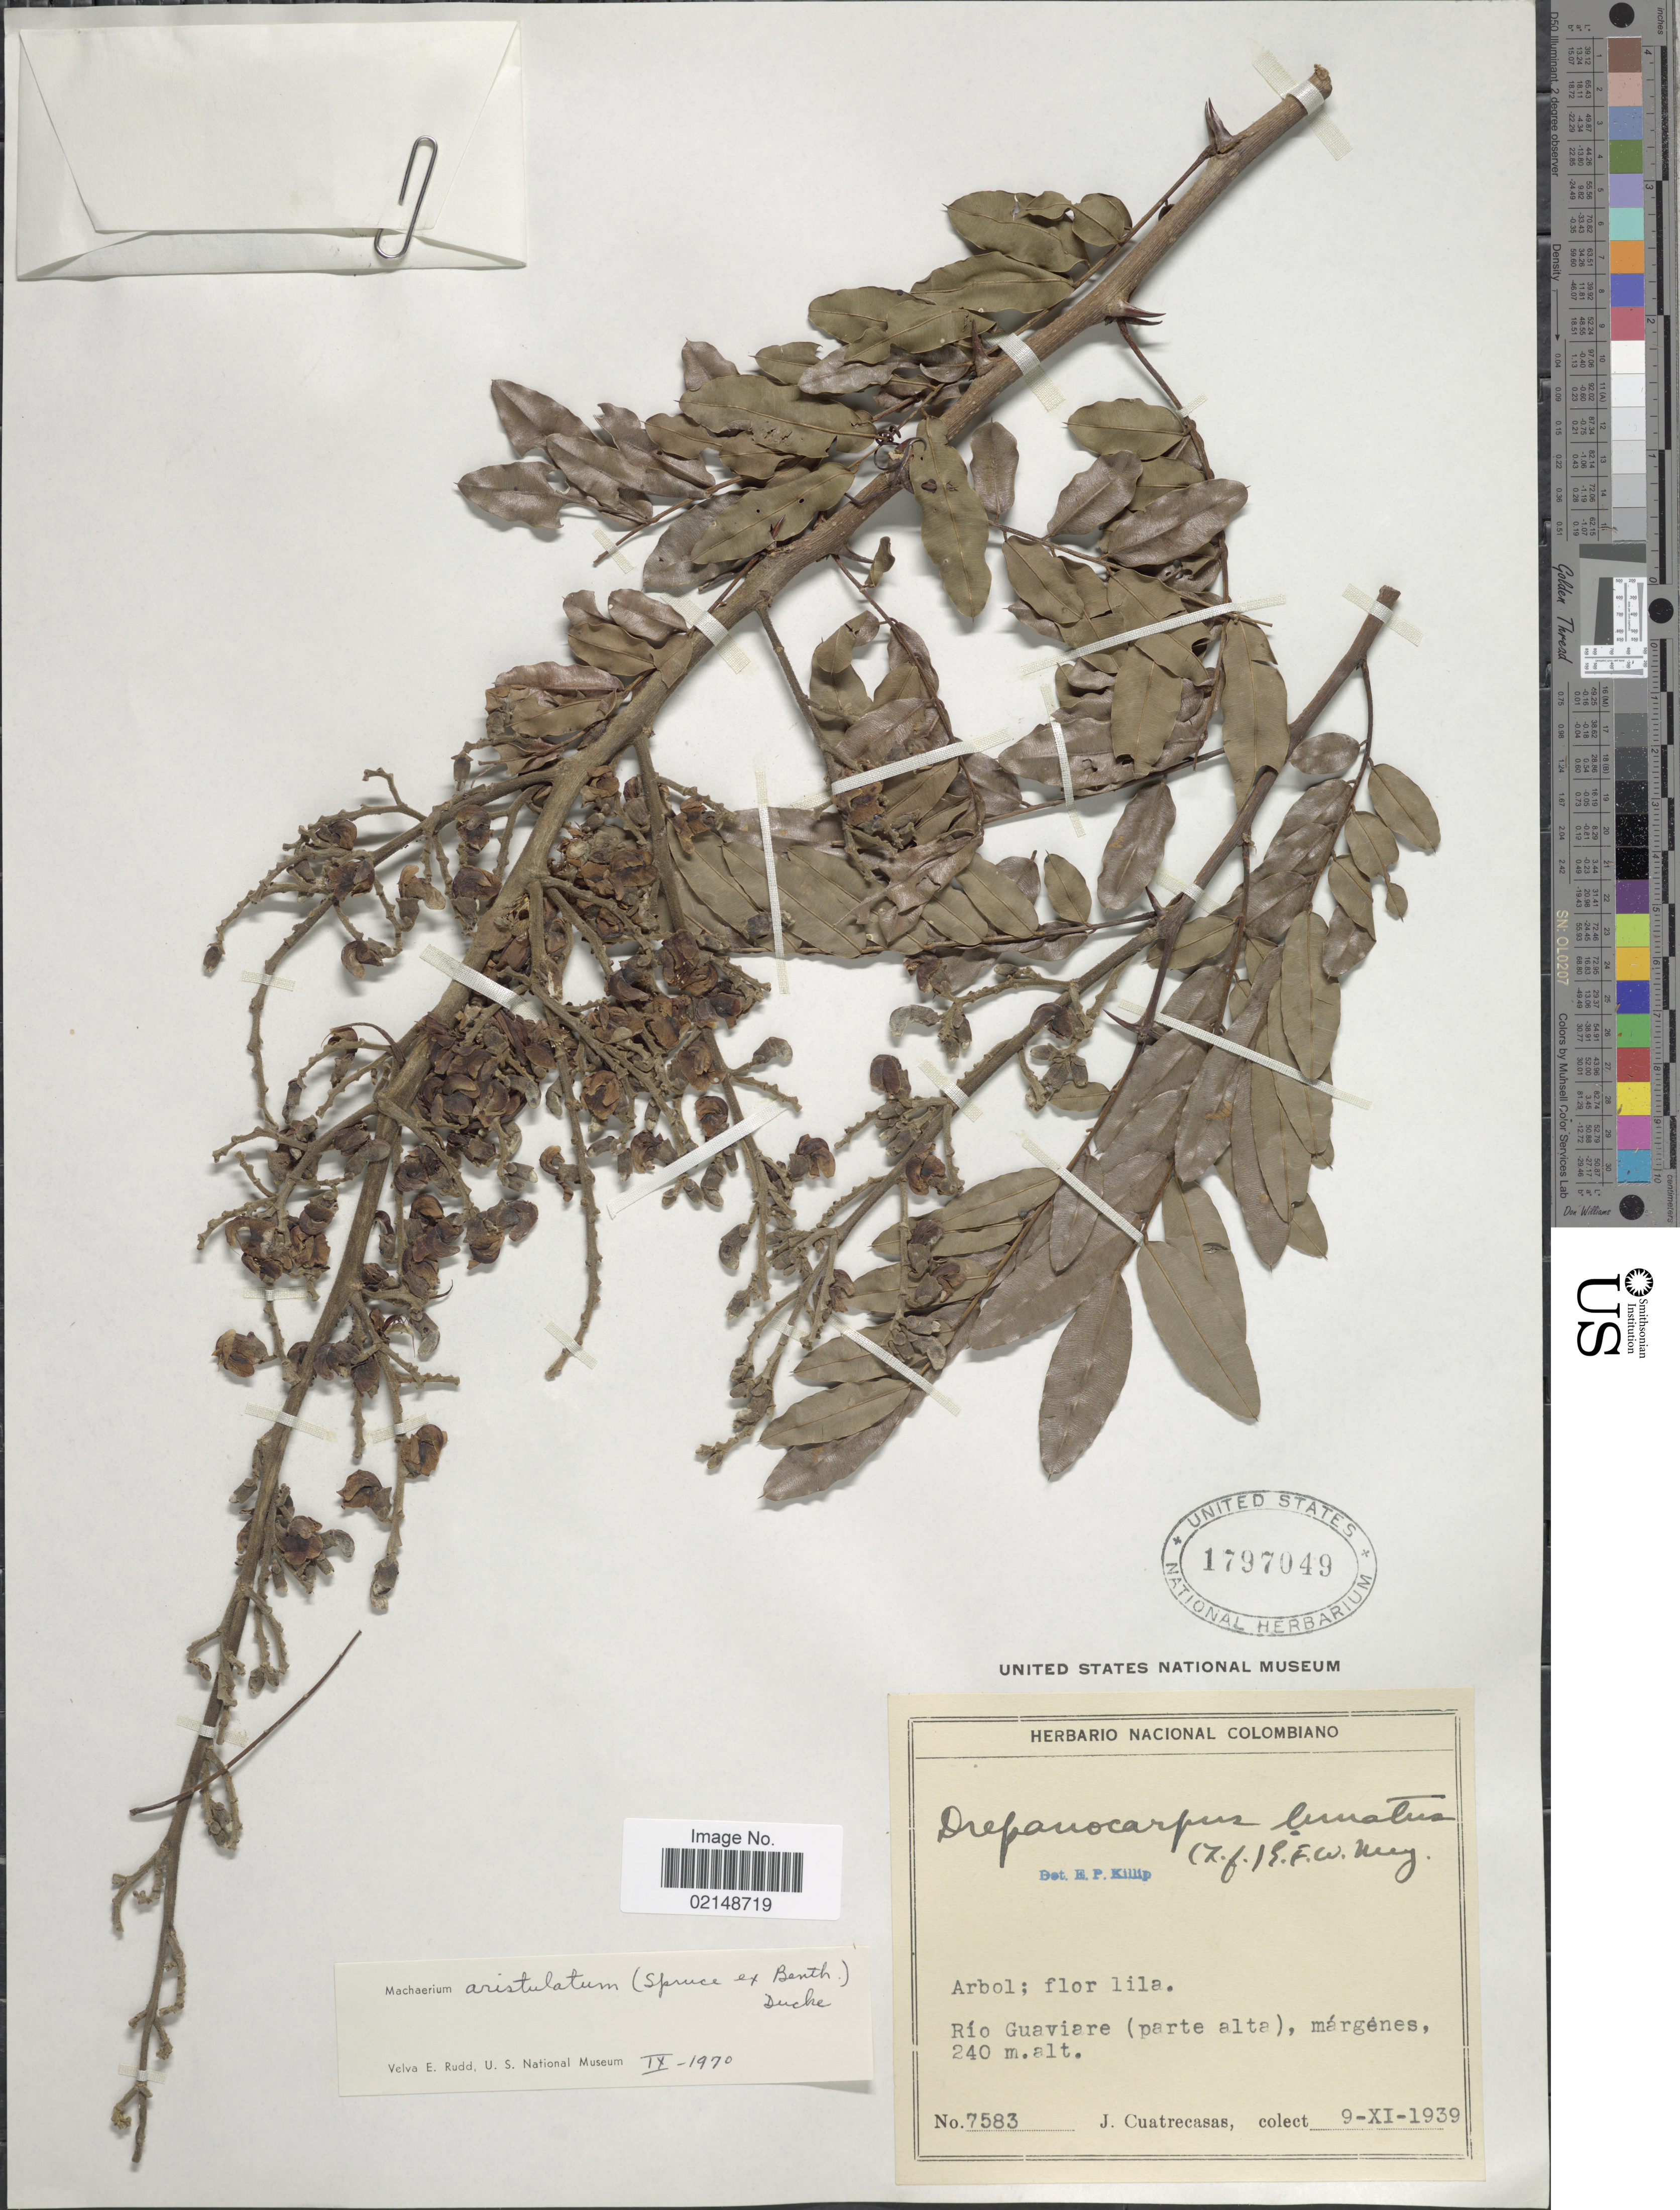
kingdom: Plantae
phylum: Tracheophyta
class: Magnoliopsida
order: Fabales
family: Fabaceae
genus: Machaerium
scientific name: Machaerium aristulatum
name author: (Spruce ex Benth.) Duckee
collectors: J. Cuatrecasas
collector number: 7583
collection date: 1939-11-09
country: Colombia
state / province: Guaviare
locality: Rio Guaviare (parte alta)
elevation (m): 240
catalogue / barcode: US 1797049